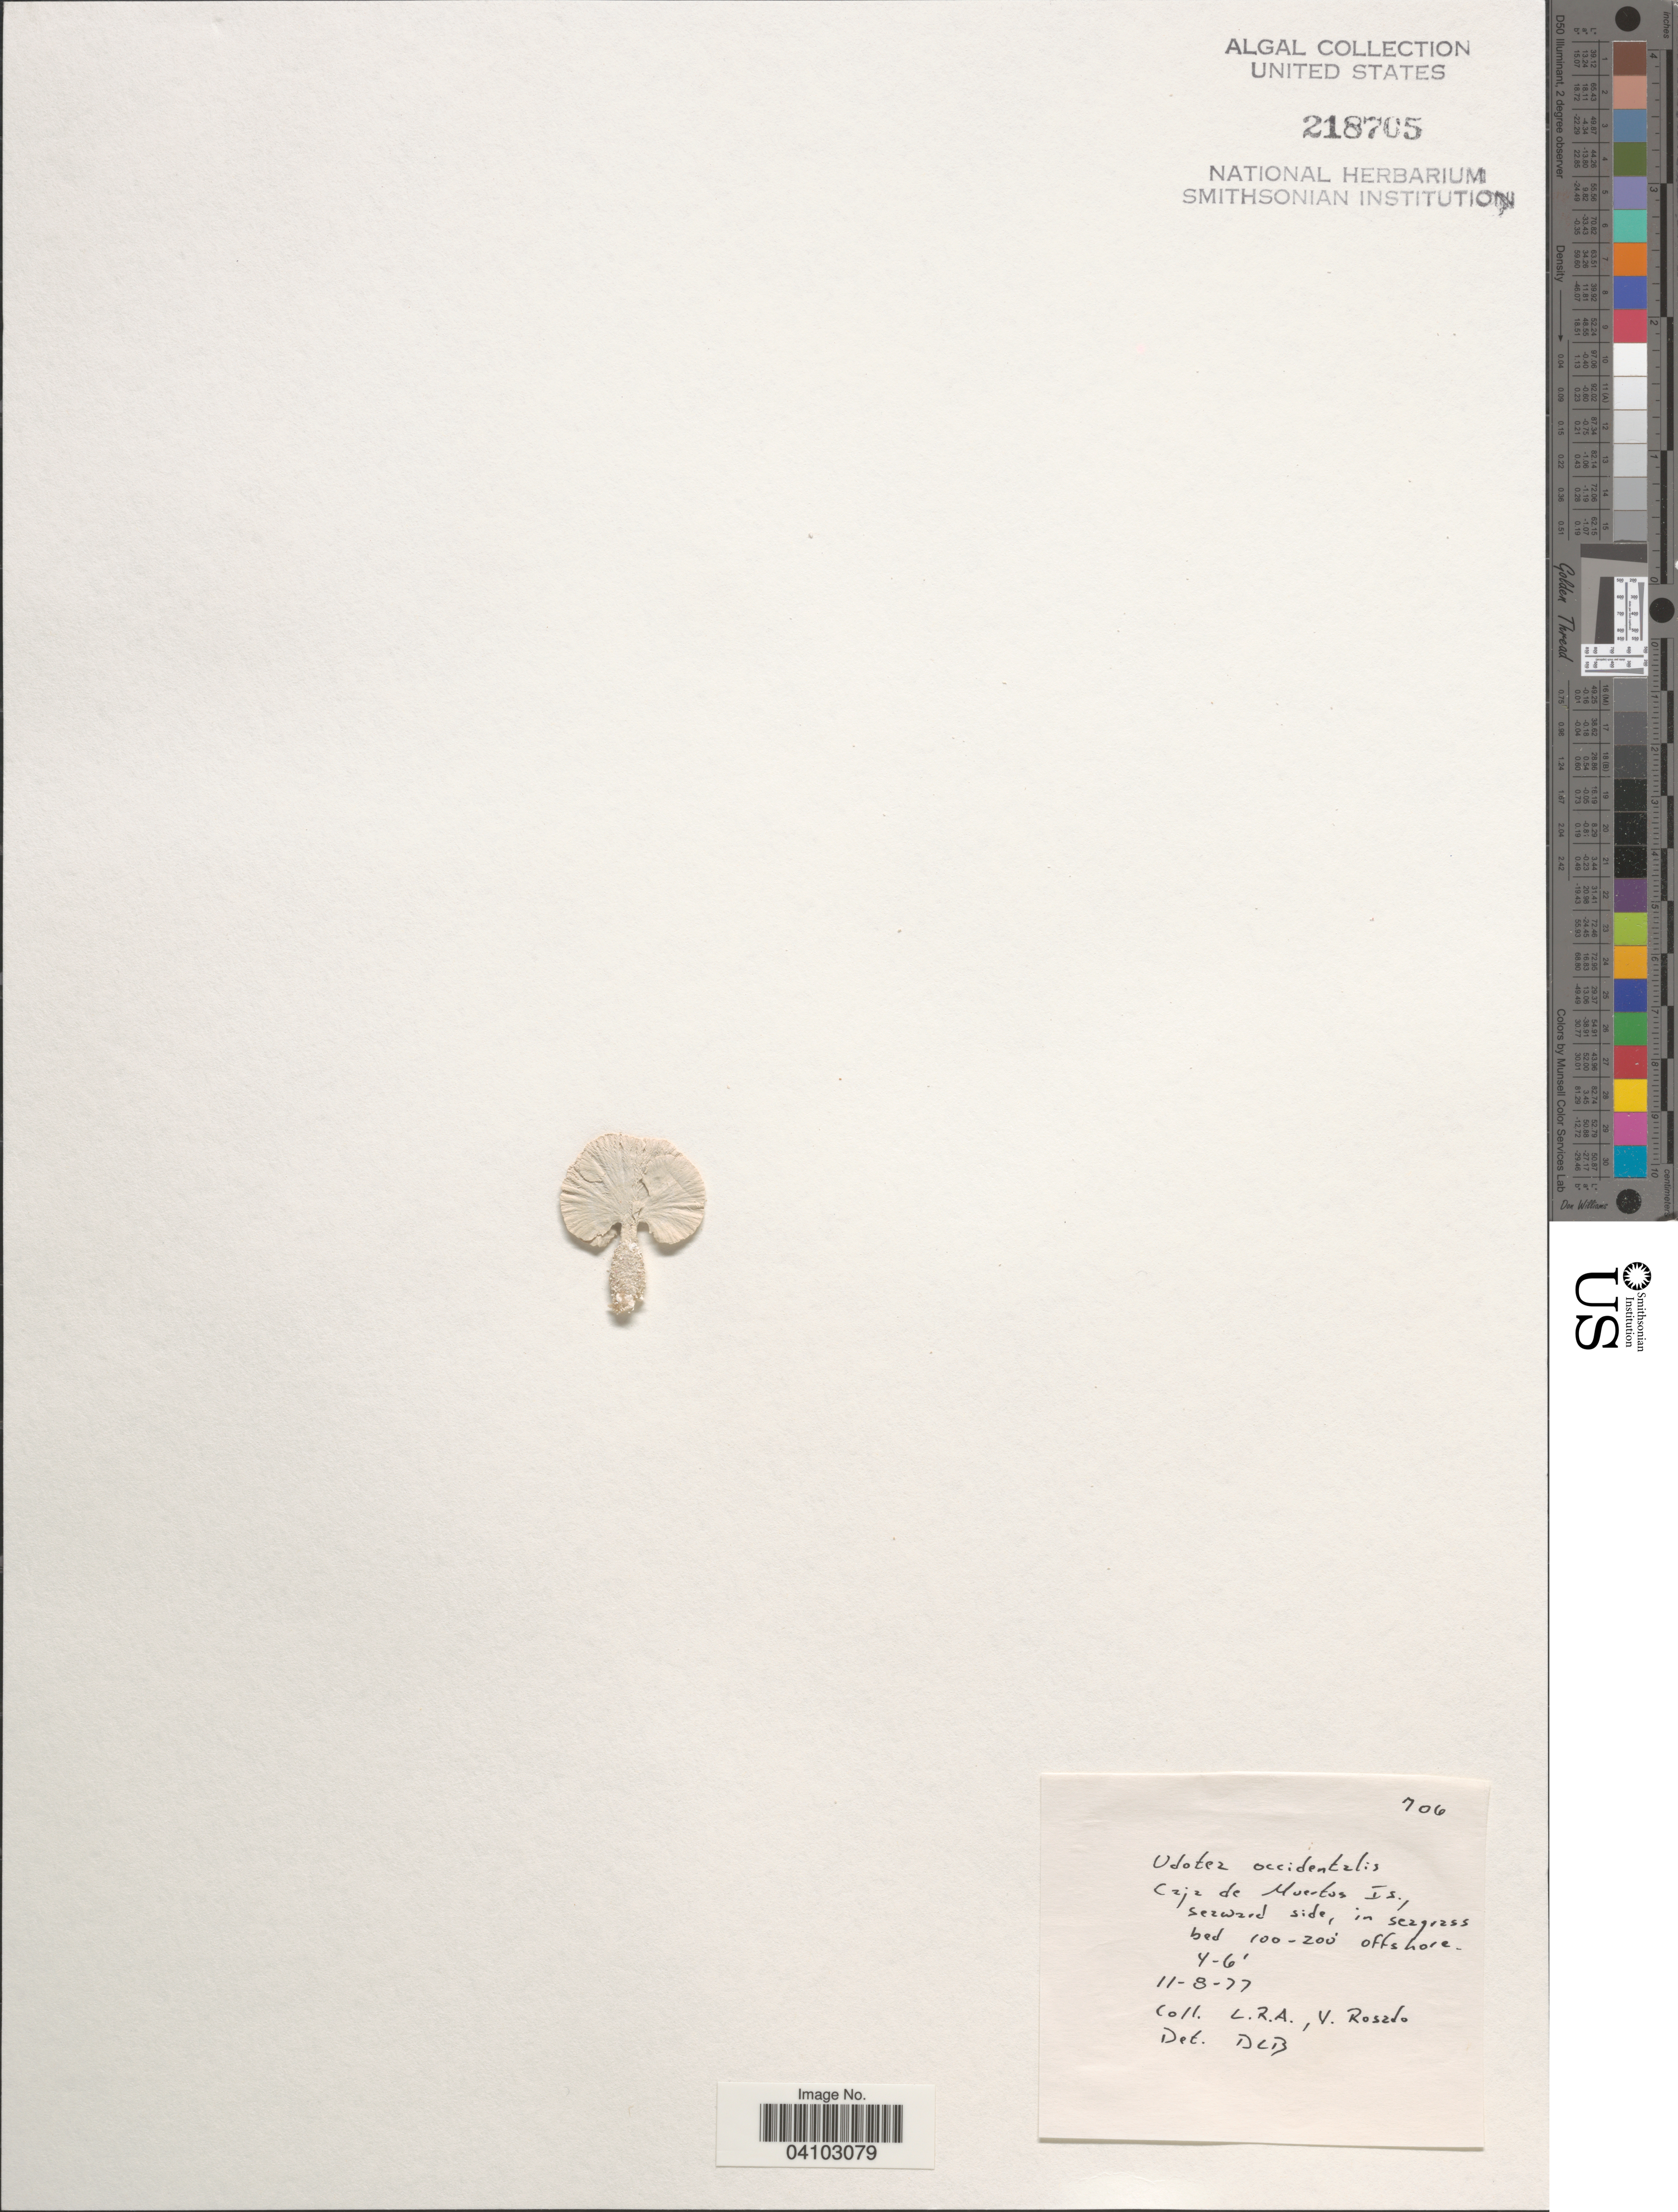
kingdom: Plantae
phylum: Chlorophyta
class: Ulvophyceae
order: Bryopsidales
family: Udoteaceae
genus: Udotea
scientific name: Udotea occidentalis f. radiata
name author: D.L.Ballantine & J.N. Norris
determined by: Ballantine, D. L.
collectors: L. R. A. & V. Rosado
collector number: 706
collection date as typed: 27 Aug 76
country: Puerto Rico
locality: Caja de Muertos Is., seaward side.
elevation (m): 30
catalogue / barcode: US 218705